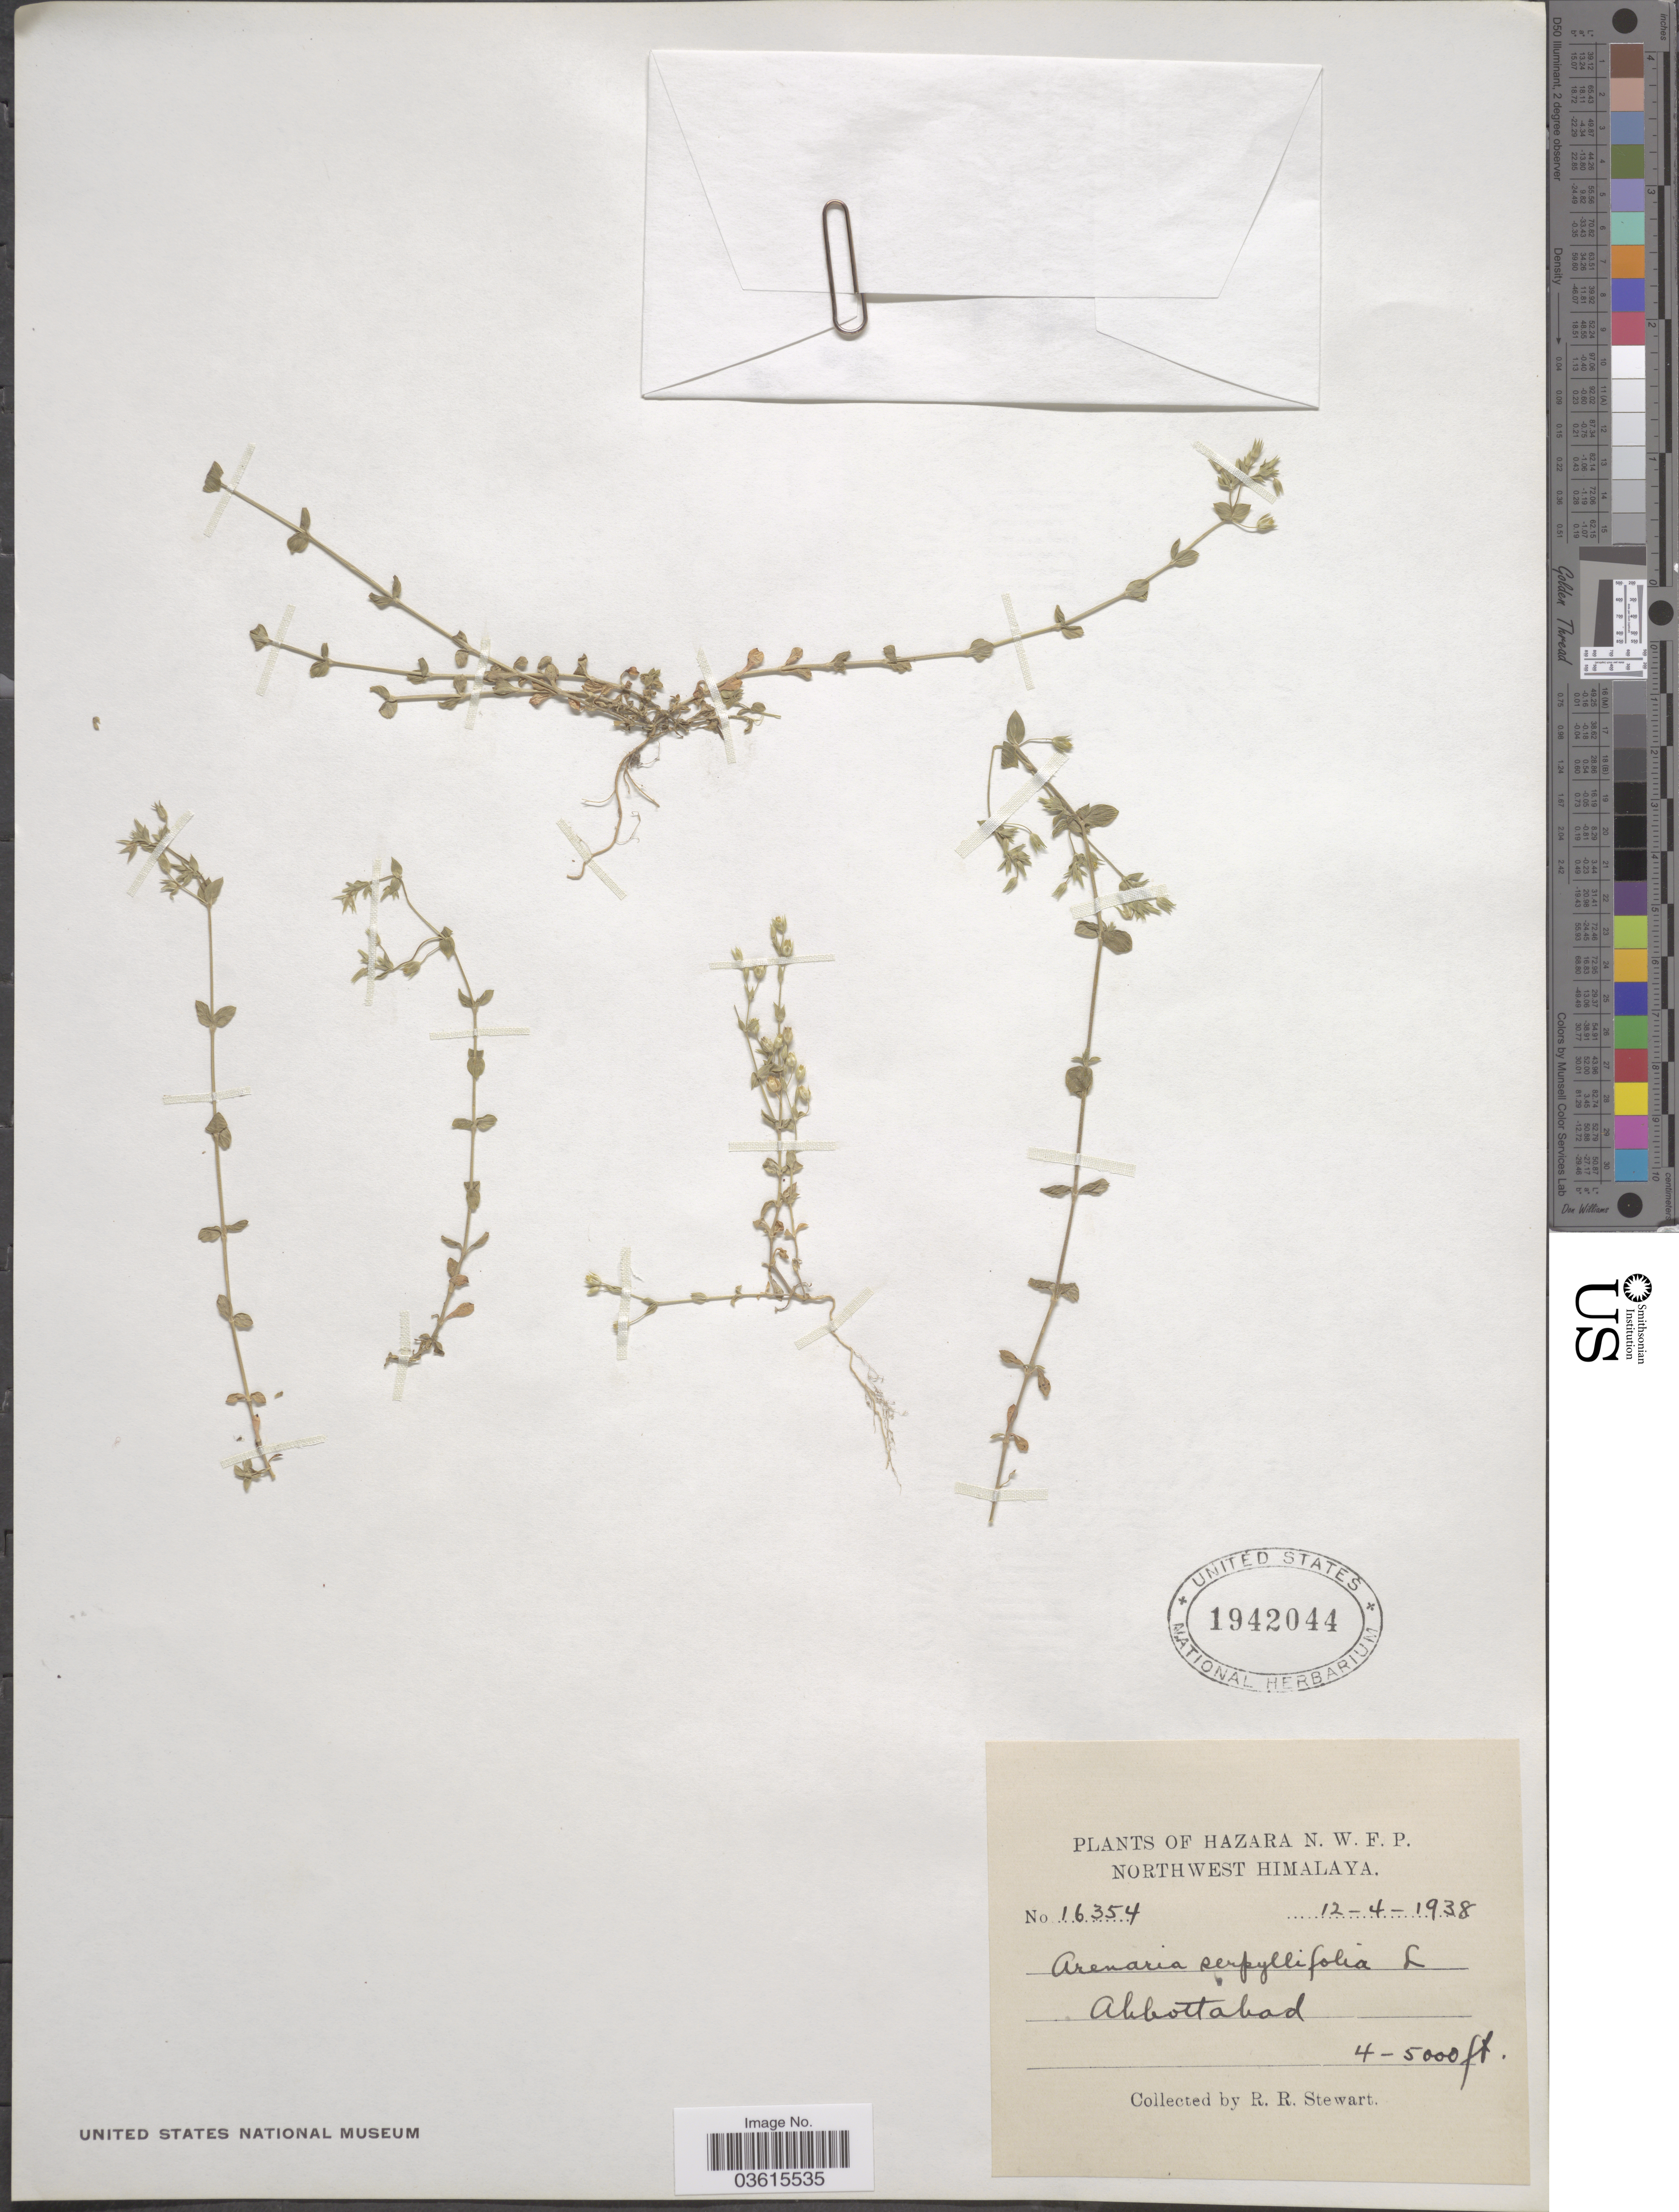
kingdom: Plantae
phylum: Tracheophyta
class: Magnoliopsida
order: Caryophyllales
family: Caryophyllaceae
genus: Arenaria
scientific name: Arenaria serpyllifolia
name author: L.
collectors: R. Stewart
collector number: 16354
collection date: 1938-04-12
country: Pakistan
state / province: Khyber Pakhtunkhwa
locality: Hazara N. W. F. P. Northwest Himalaya. Abbottabad.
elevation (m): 1219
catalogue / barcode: US 1942044